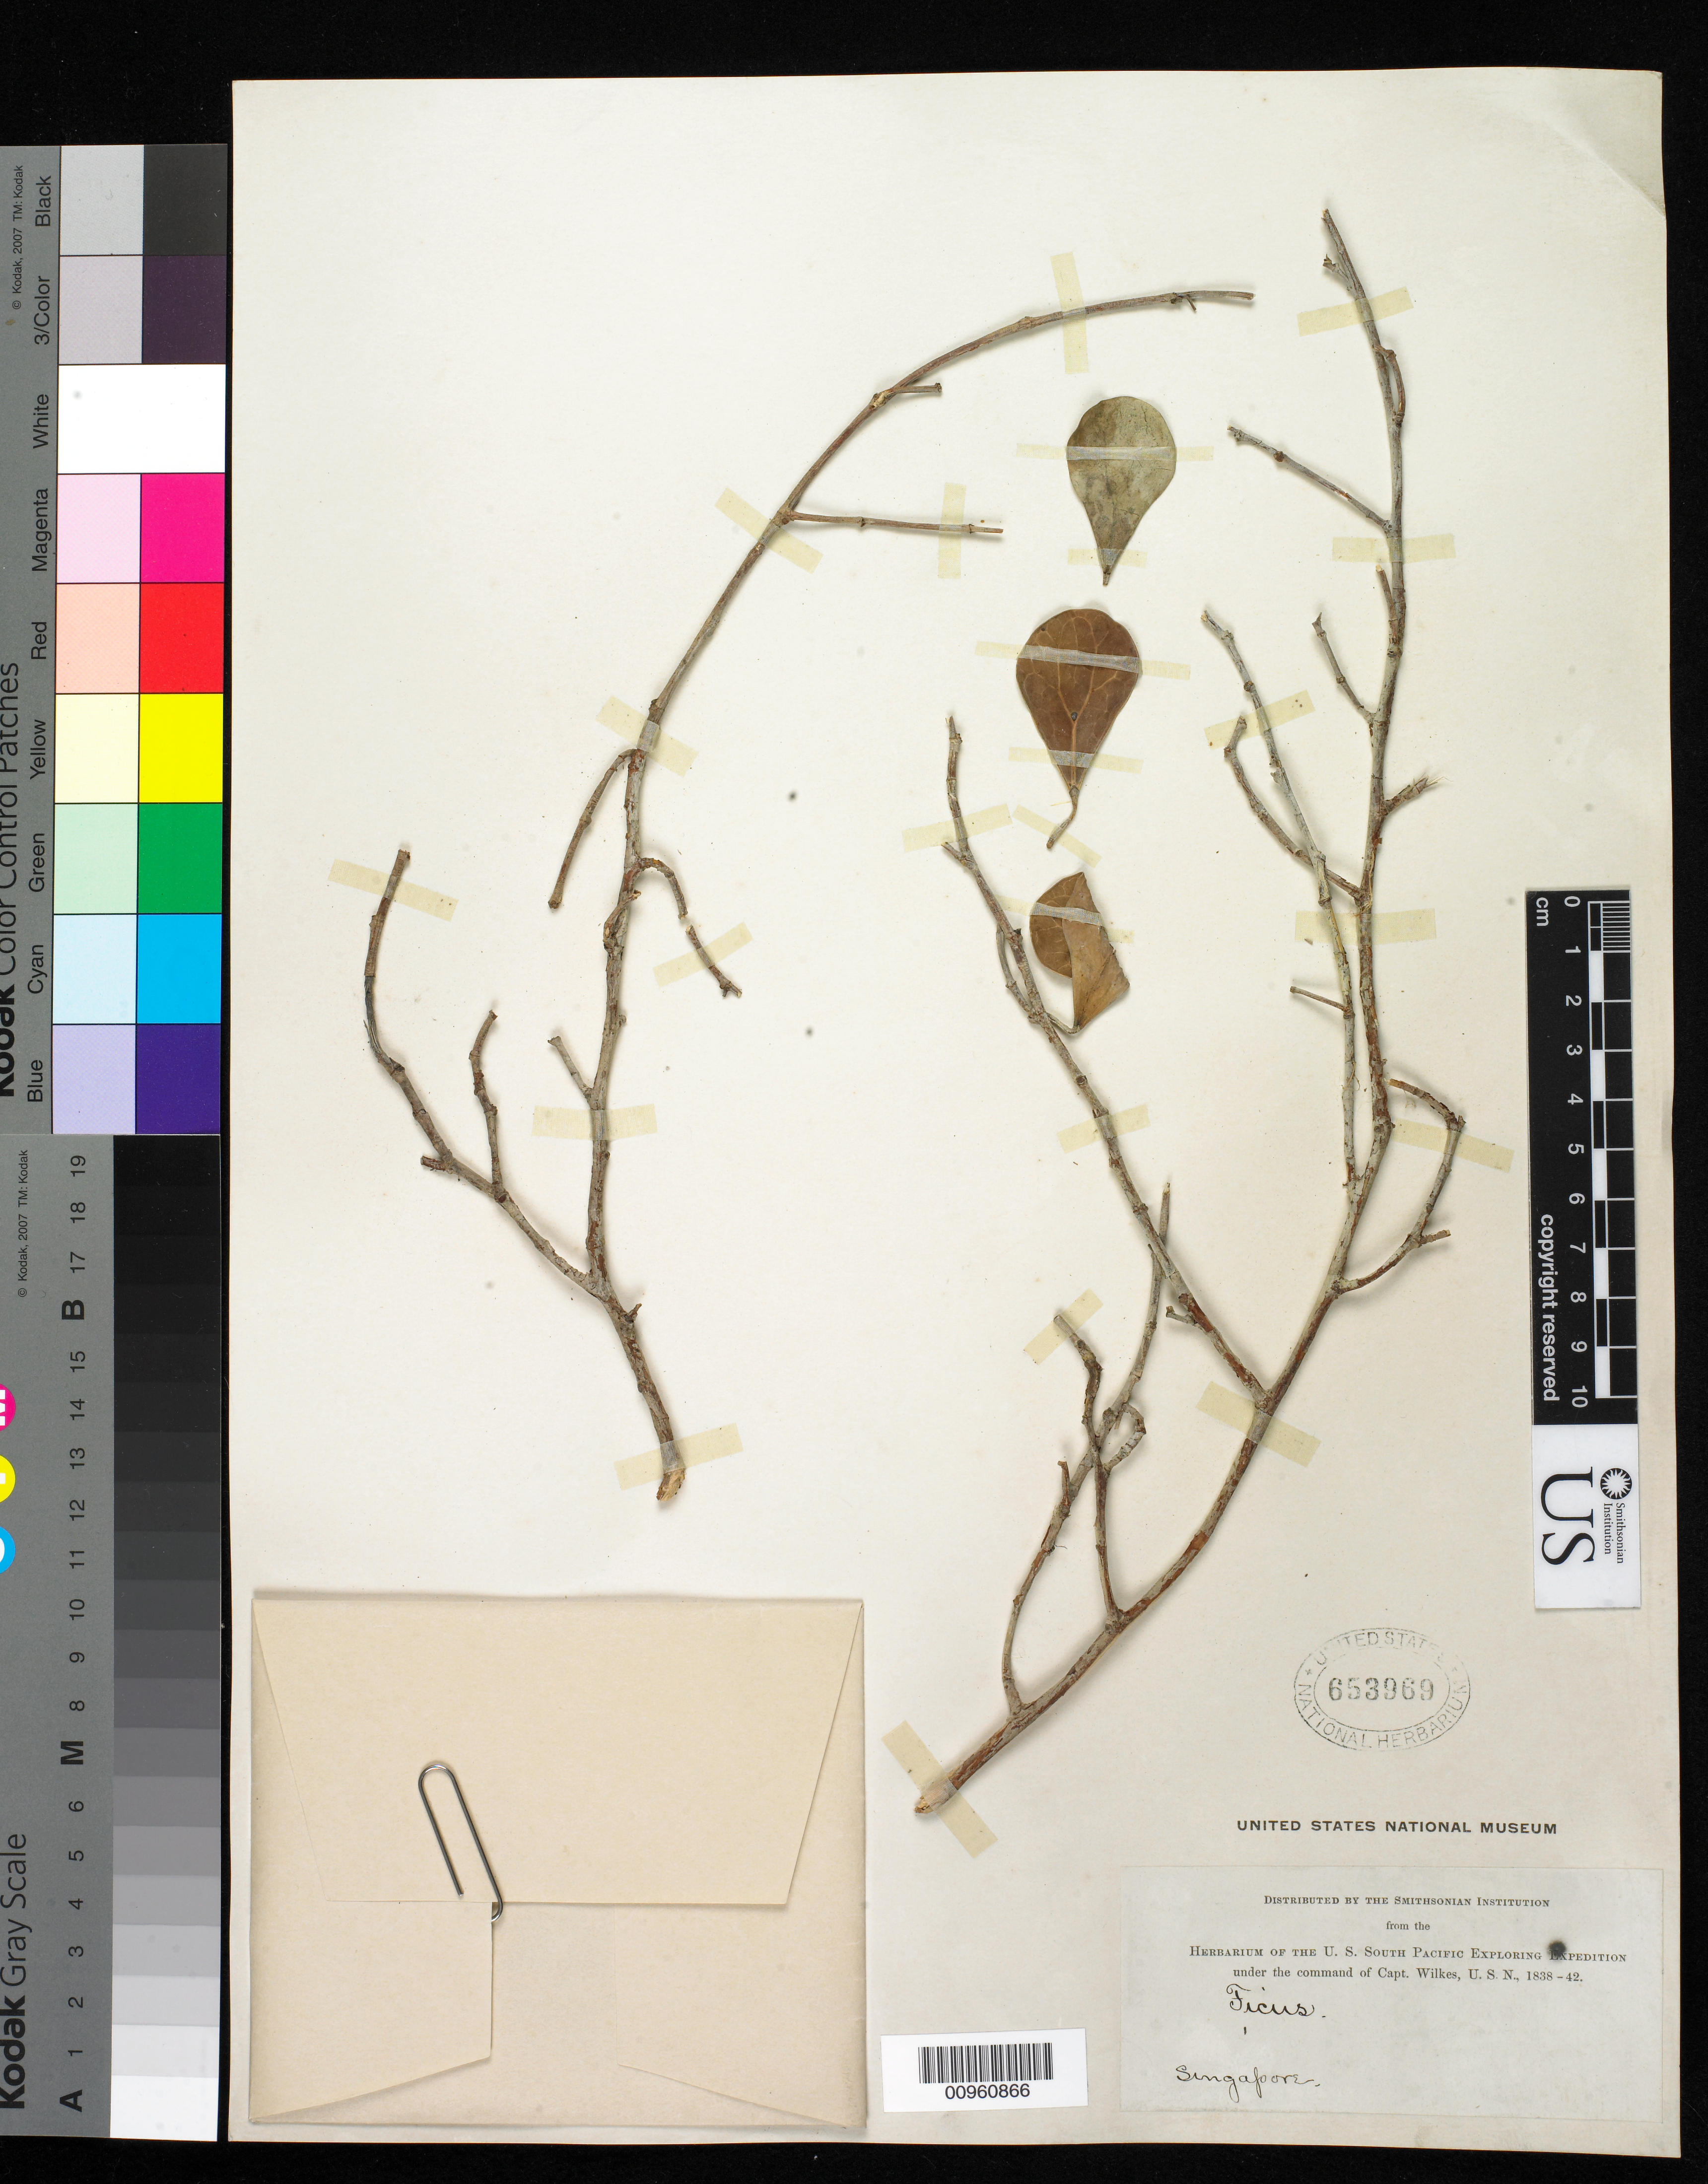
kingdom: Plantae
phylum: Tracheophyta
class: Magnoliopsida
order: Rosales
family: Moraceae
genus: Ficus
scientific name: Ficus sp.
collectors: Wilkes Explor. Exped.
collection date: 1838/1842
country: Singapore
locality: Singapore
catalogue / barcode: US 653969